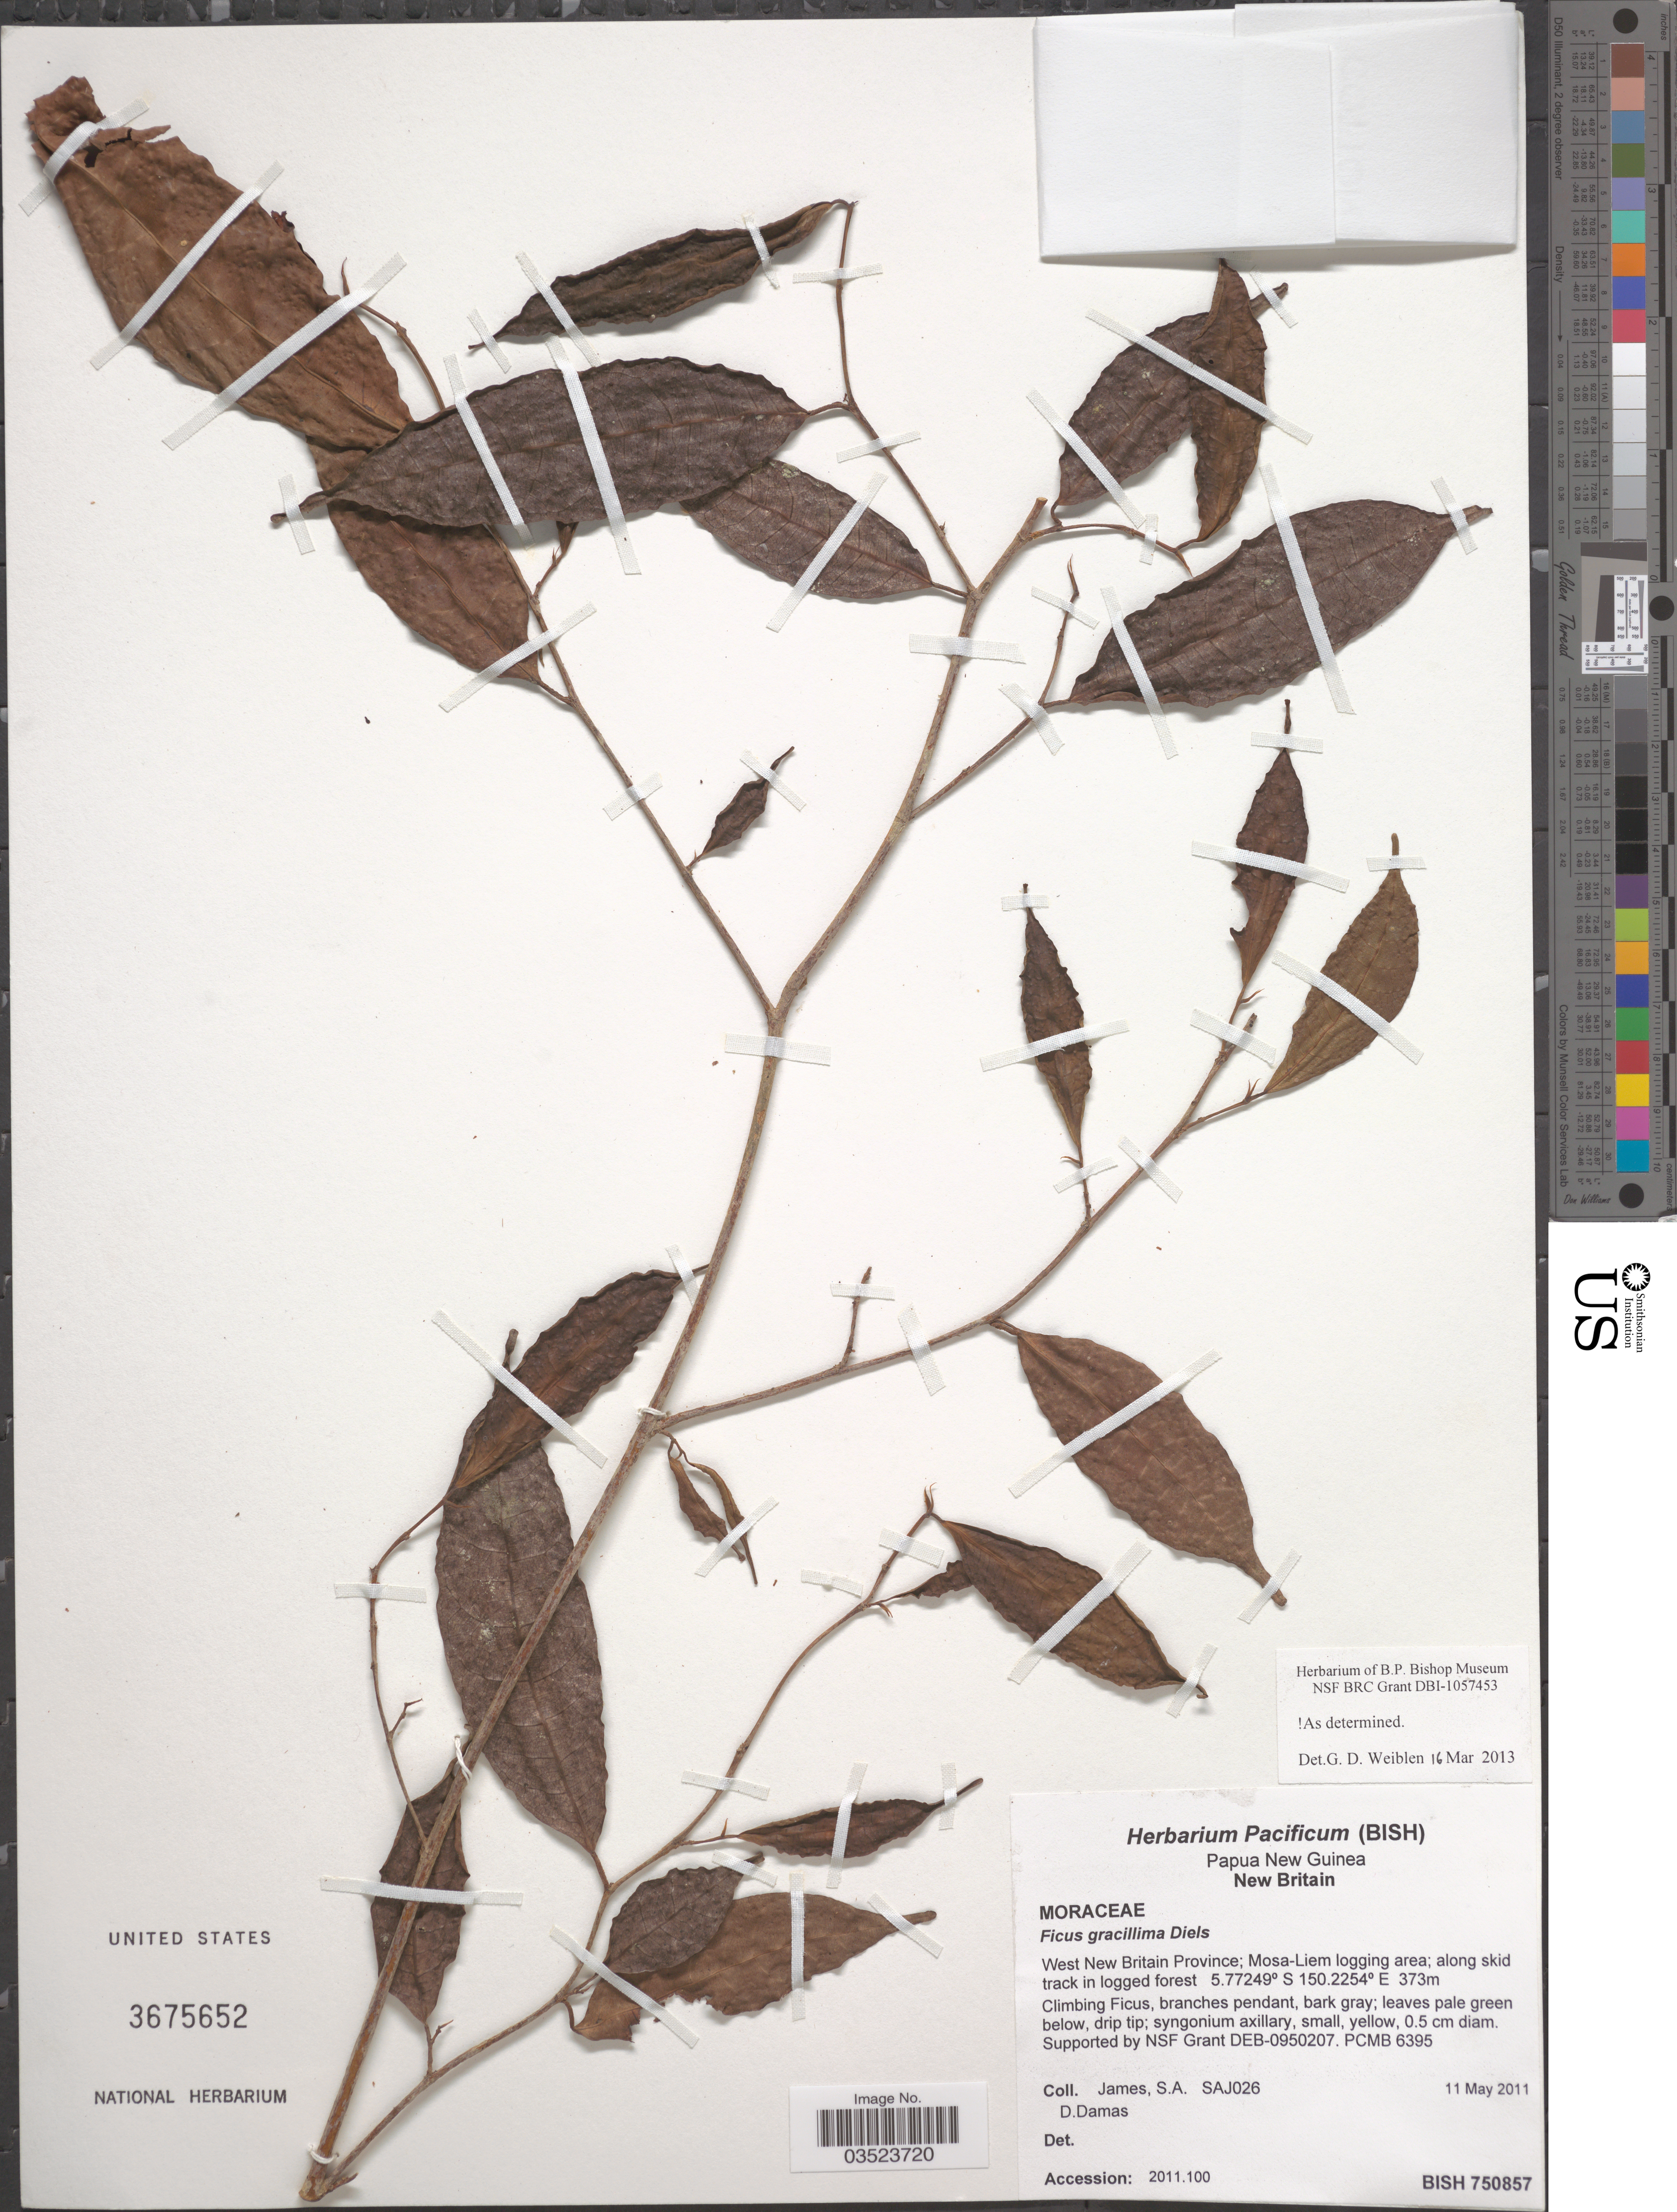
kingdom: Plantae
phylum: Tracheophyta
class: Magnoliopsida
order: Rosales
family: Moraceae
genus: Ficus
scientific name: Ficus gracillima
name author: Diels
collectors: S. James & D. Damas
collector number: SAJ026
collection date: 2011-05-11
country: Papua New Guinea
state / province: West New Britain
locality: Mosa-Liem logging area; along skid track in logged forest.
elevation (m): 373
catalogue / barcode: US 3675652